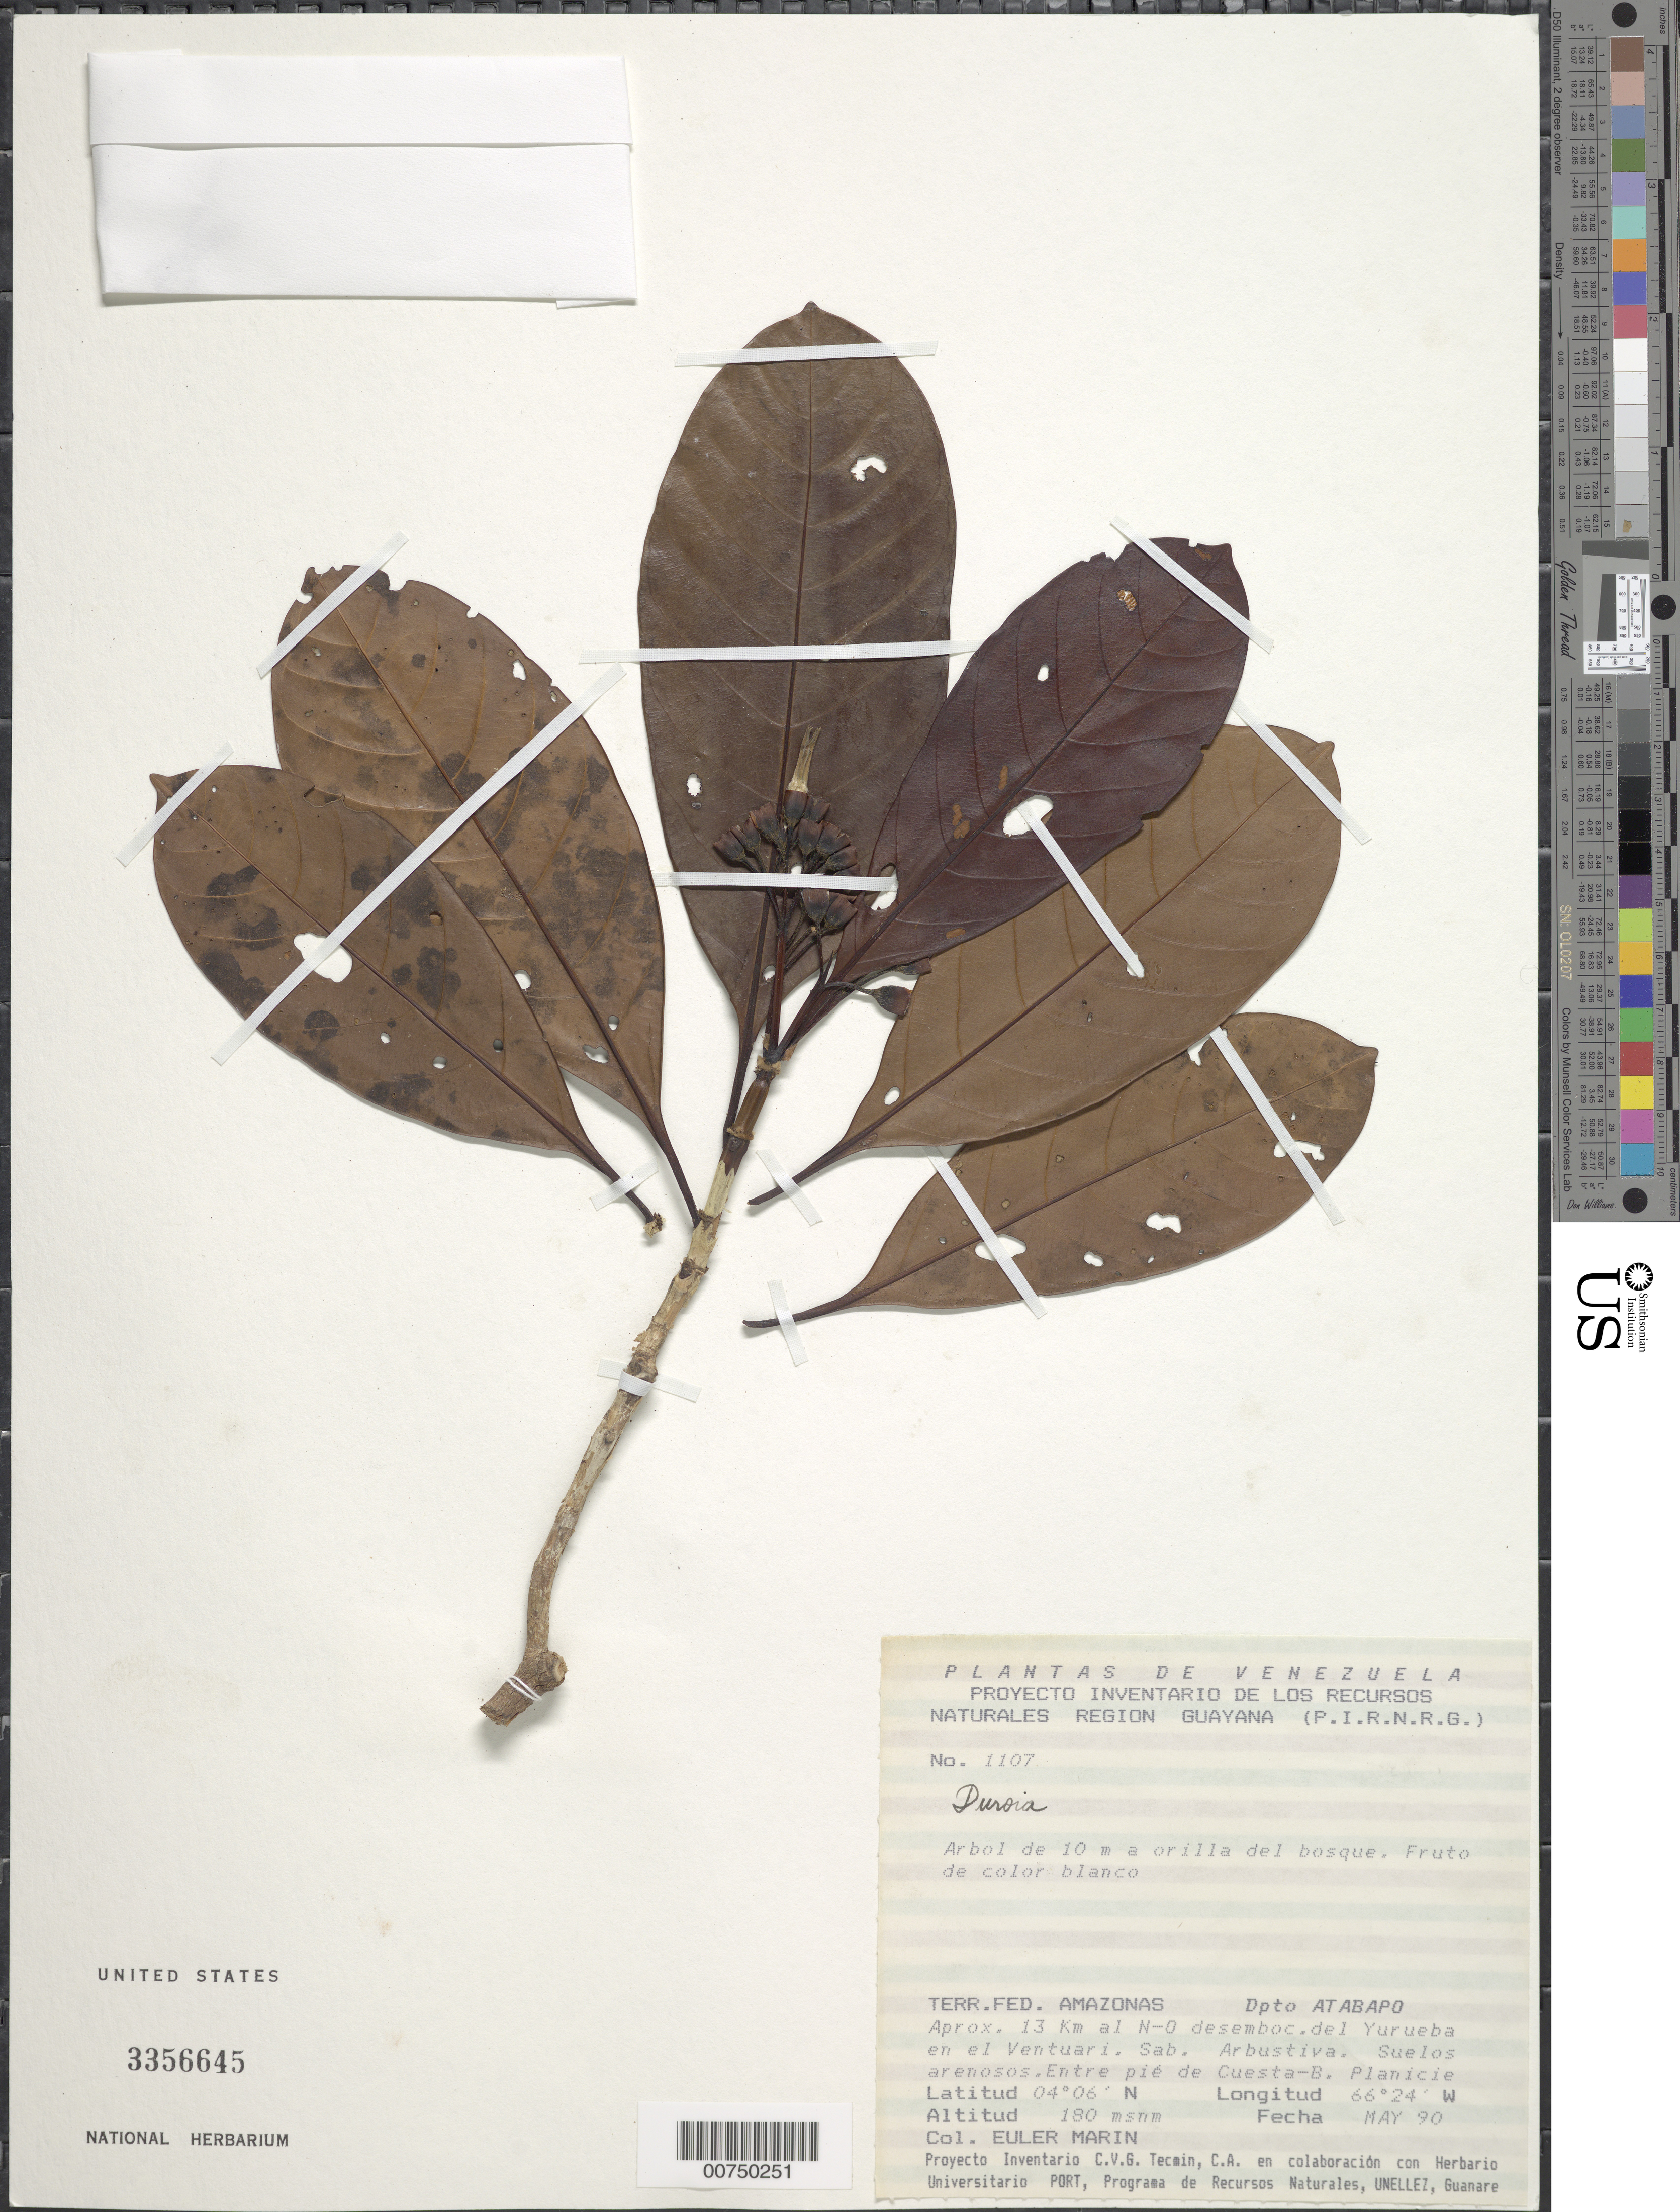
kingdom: Plantae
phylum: Tracheophyta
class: Magnoliopsida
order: Gentianales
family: Rubiaceae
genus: Duroia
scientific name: Duroia sp.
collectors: E. Marin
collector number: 1107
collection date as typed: May-90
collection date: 1990-05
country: Venezuela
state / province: Amazonas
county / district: Atabapo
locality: Yurueba, aprox 13 km al NO desemboc., en el Ventuari, entre pie de Cuesta-B. Planicie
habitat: Sabana arbustiva; suelos arenosos; a orilla del bosque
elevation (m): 180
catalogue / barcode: US 3356645